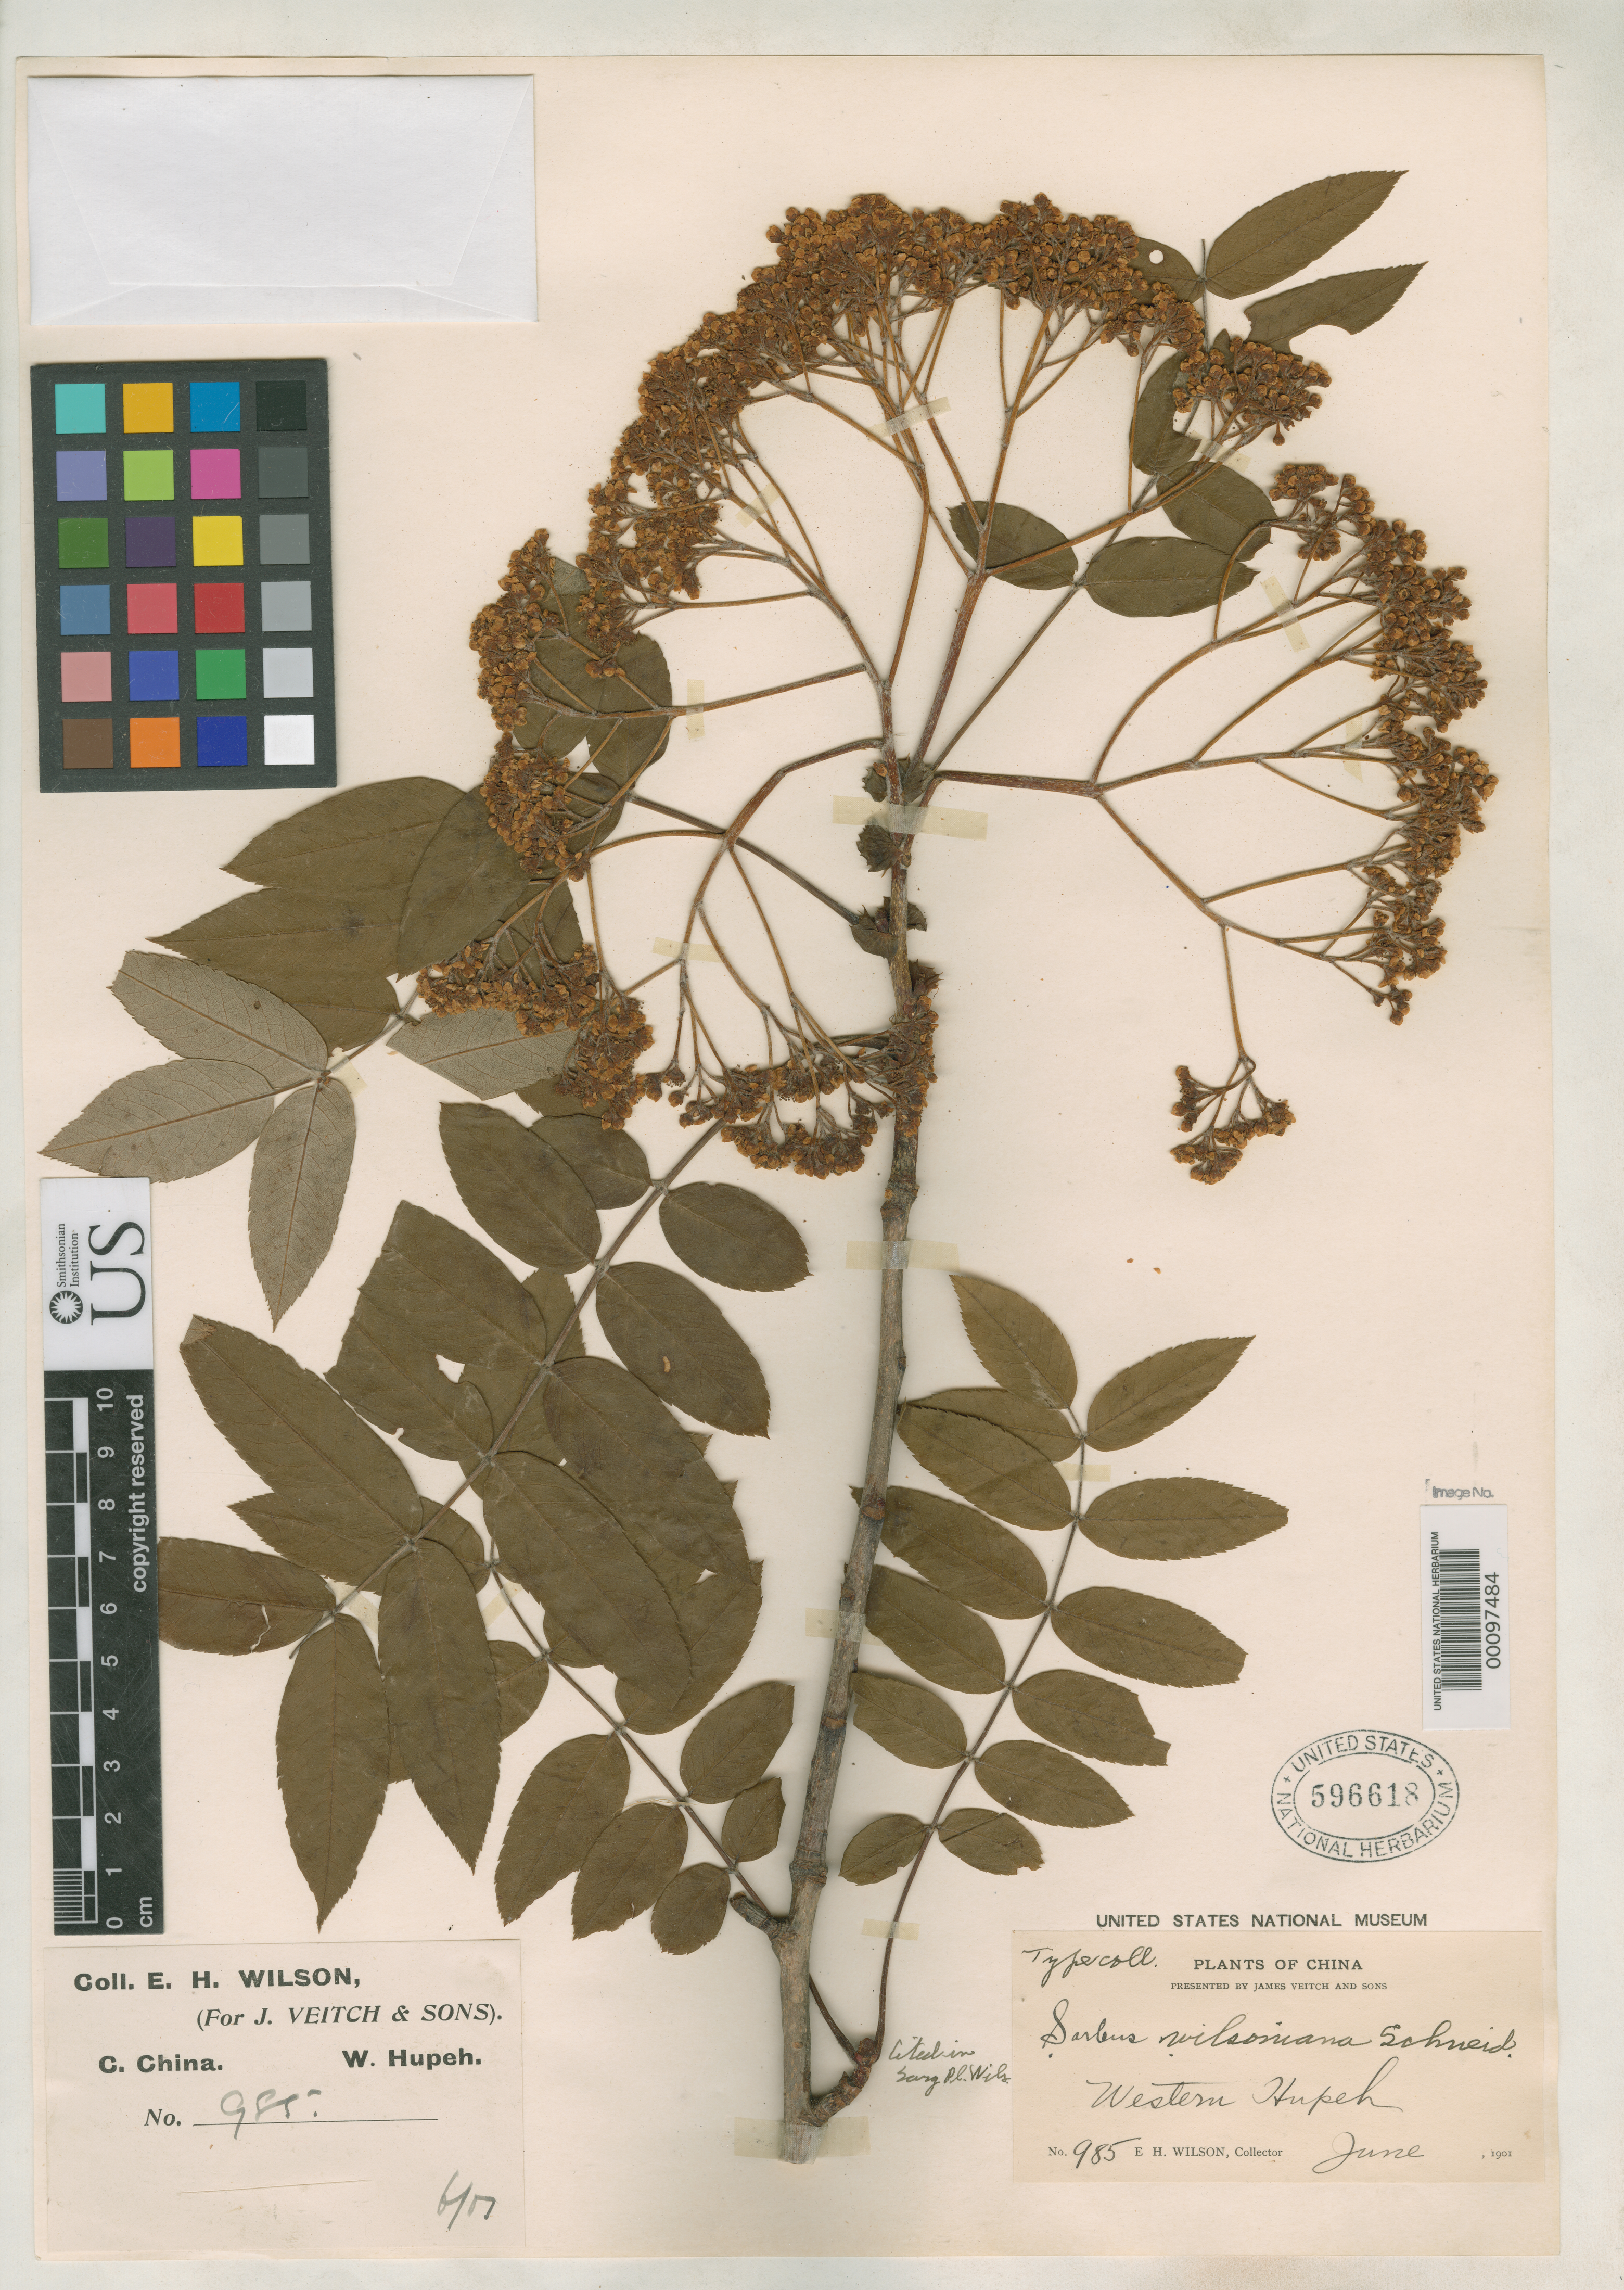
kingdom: Plantae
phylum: Tracheophyta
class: Magnoliopsida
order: Rosales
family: Rosaceae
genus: Sorbus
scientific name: Sorbus wilsoniana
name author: C.K. Schneid.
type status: Isotype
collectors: E. H. Wilson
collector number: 985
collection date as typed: Jun 1901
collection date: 1901-06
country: China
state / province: Hubei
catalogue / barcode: US 596618